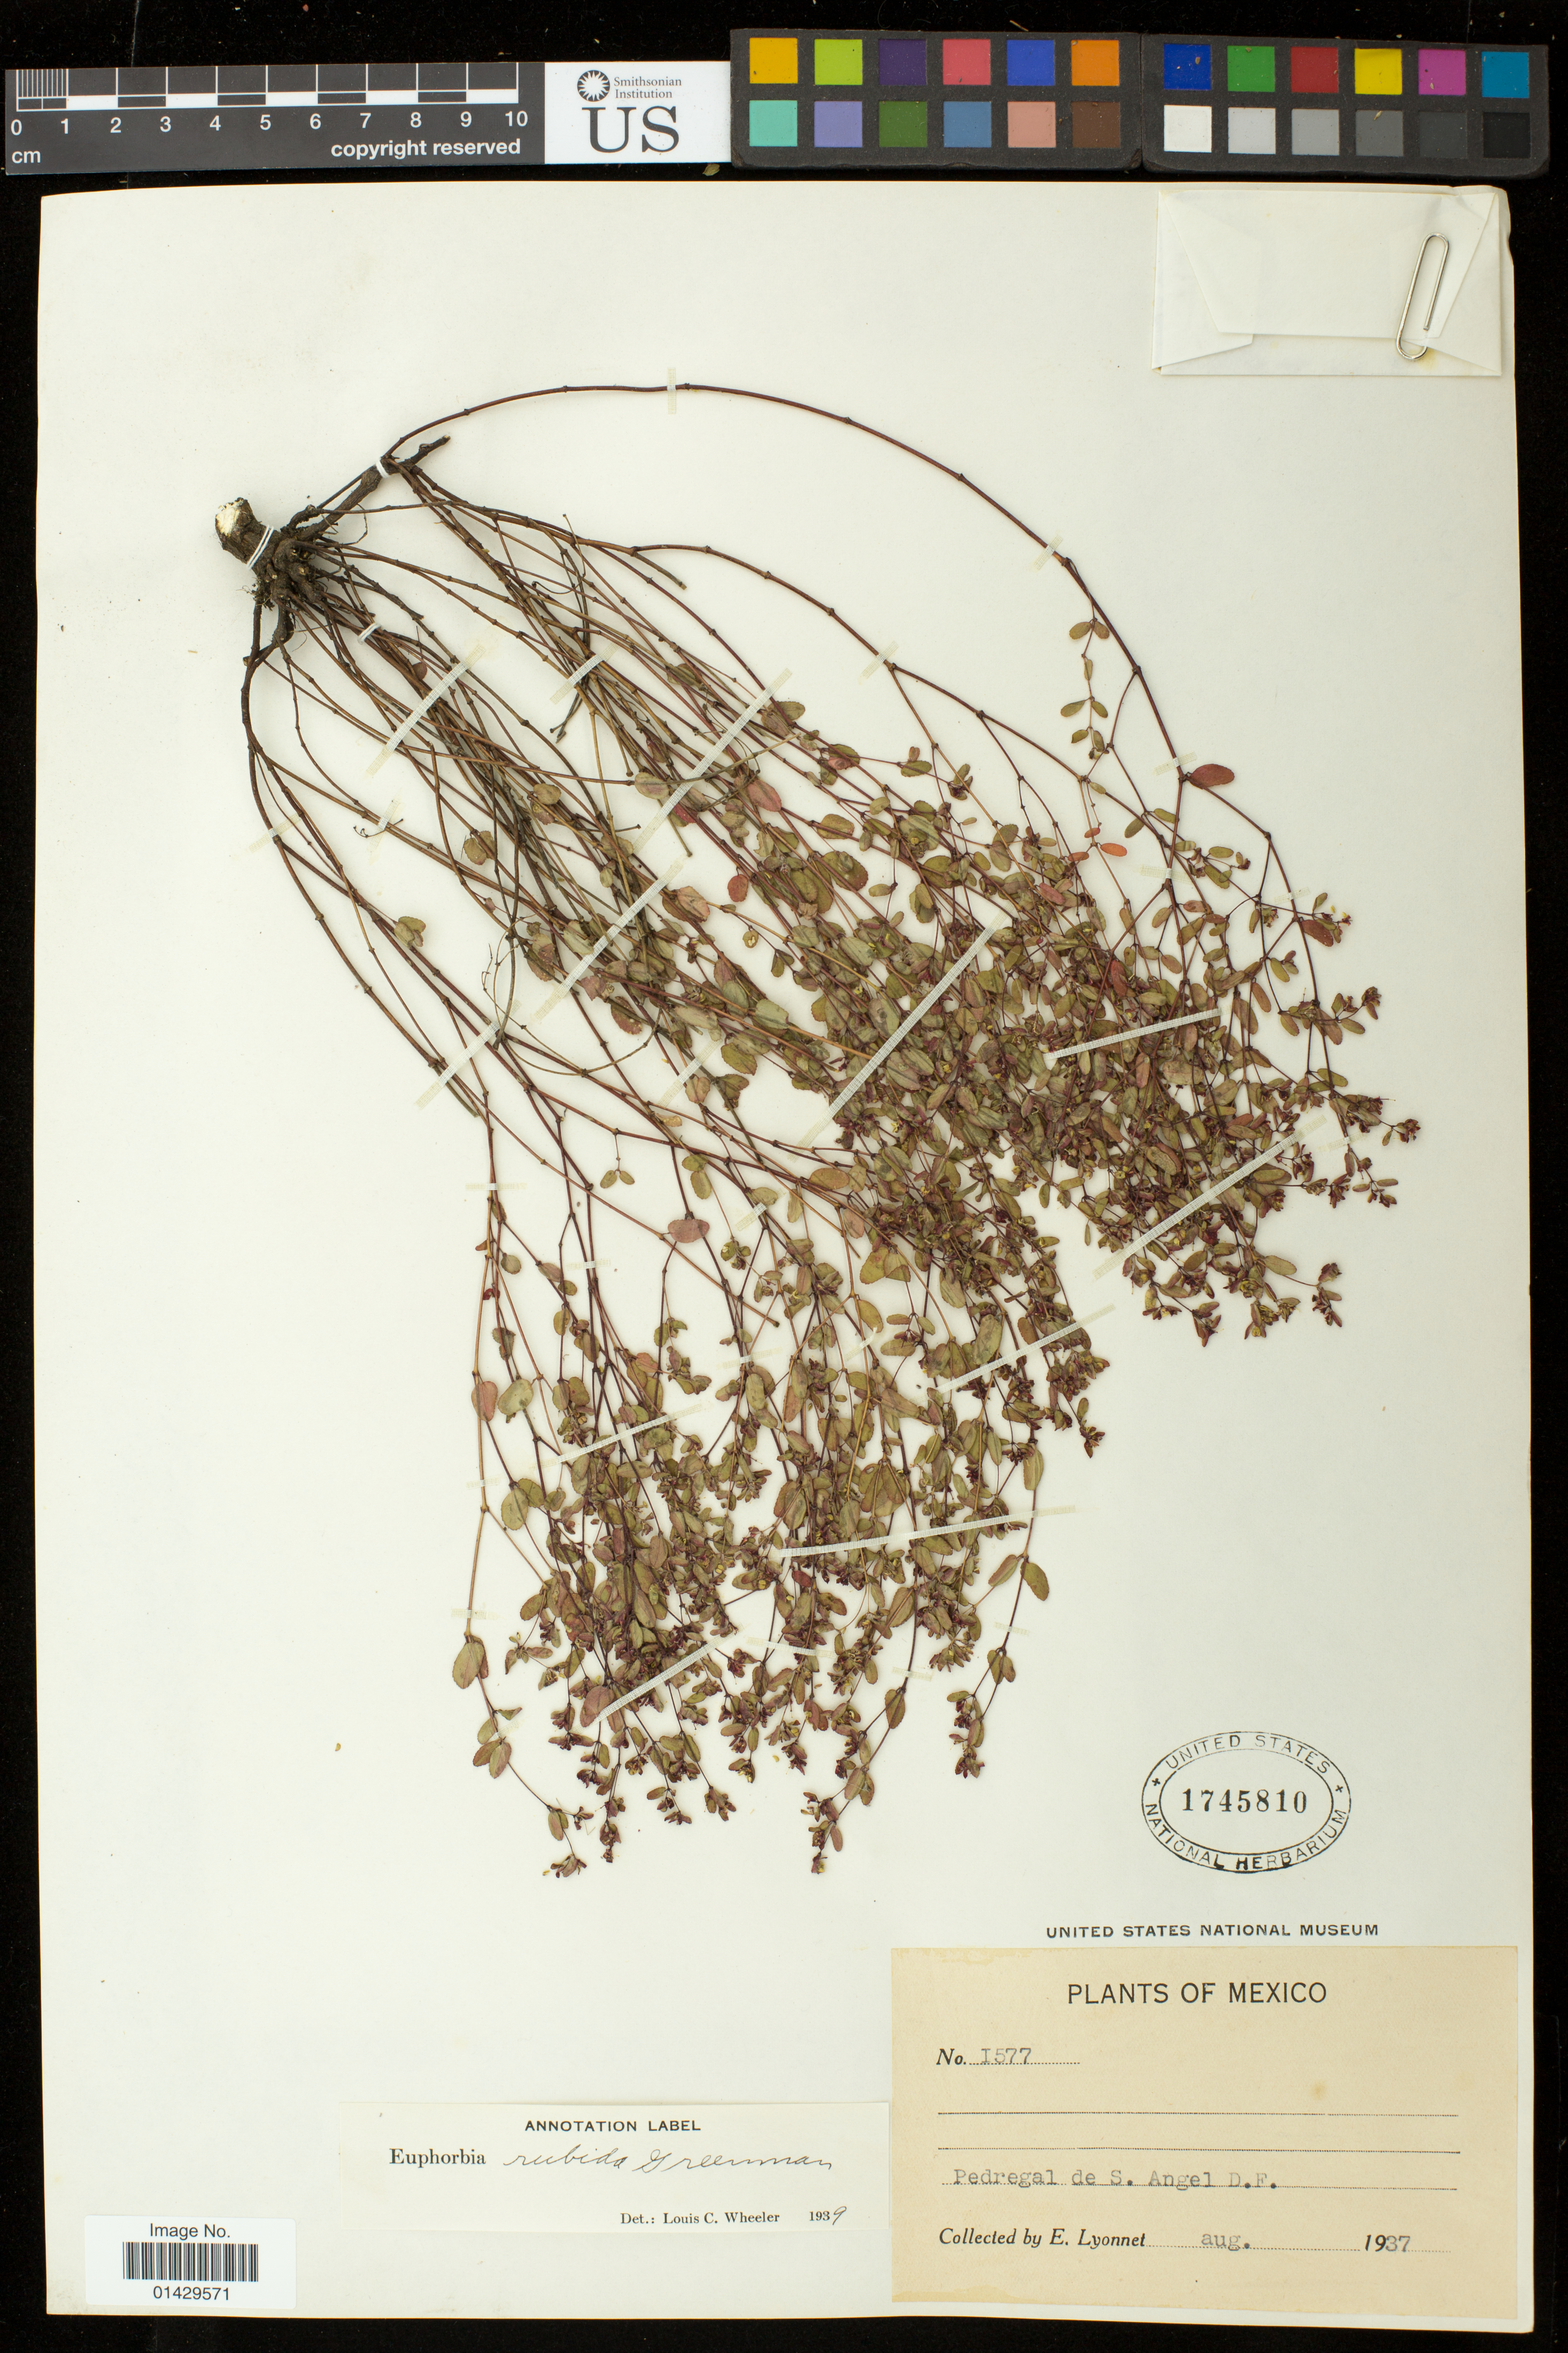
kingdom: Plantae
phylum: Tracheophyta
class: Magnoliopsida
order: Malpighiales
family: Euphorbiaceae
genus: Euphorbia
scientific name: Euphorbia anychioides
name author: Boiss.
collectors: Bro. E. Lyonnet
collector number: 1577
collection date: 1937-08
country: Mexico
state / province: Nuevo León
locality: Pedregal de S. Angel D.F.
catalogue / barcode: US 1745810